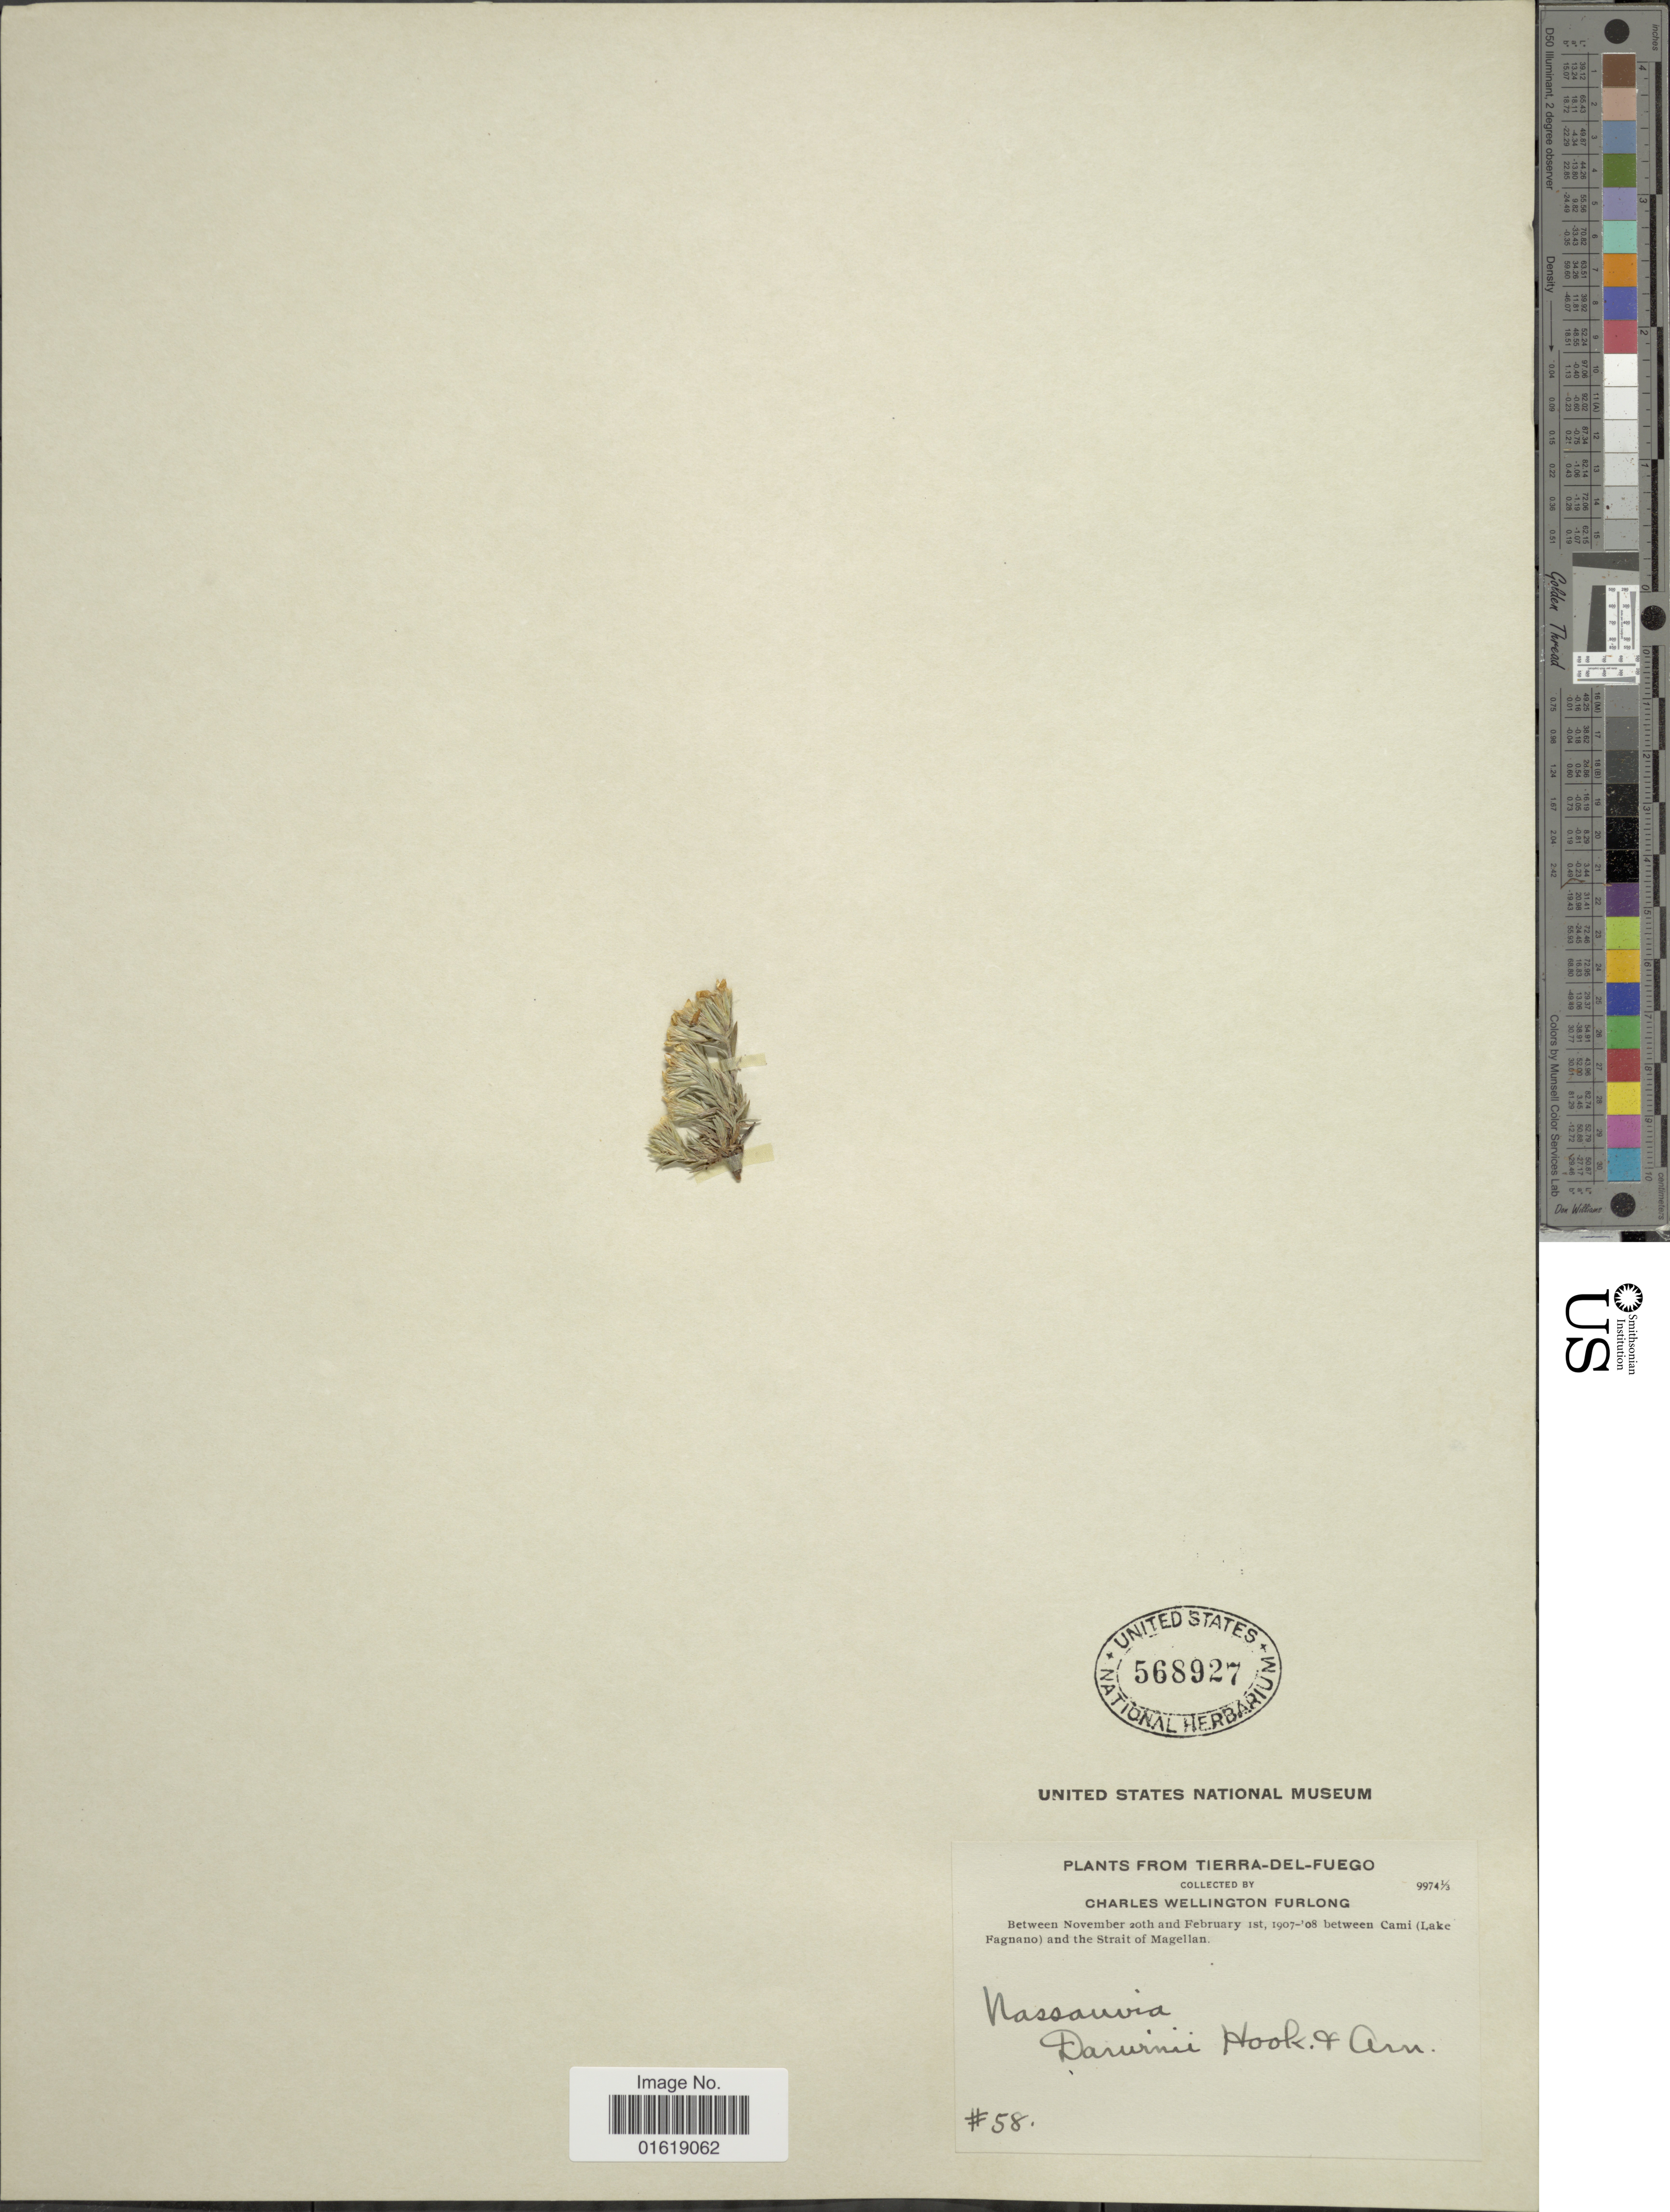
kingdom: Plantae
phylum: Tracheophyta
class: Magnoliopsida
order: Asterales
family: Asteraceae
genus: Nassauvia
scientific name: Nassauvia darwinii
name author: (Hook. & Arn.) O. Hoffm. & Dusén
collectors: C. Furlong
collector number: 58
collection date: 1907-02-01/1908-02-01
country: Argentina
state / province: Tierra del Fuego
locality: Between Cami (Lake Fagnano) and the Strait of Magellan.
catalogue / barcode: US 568927